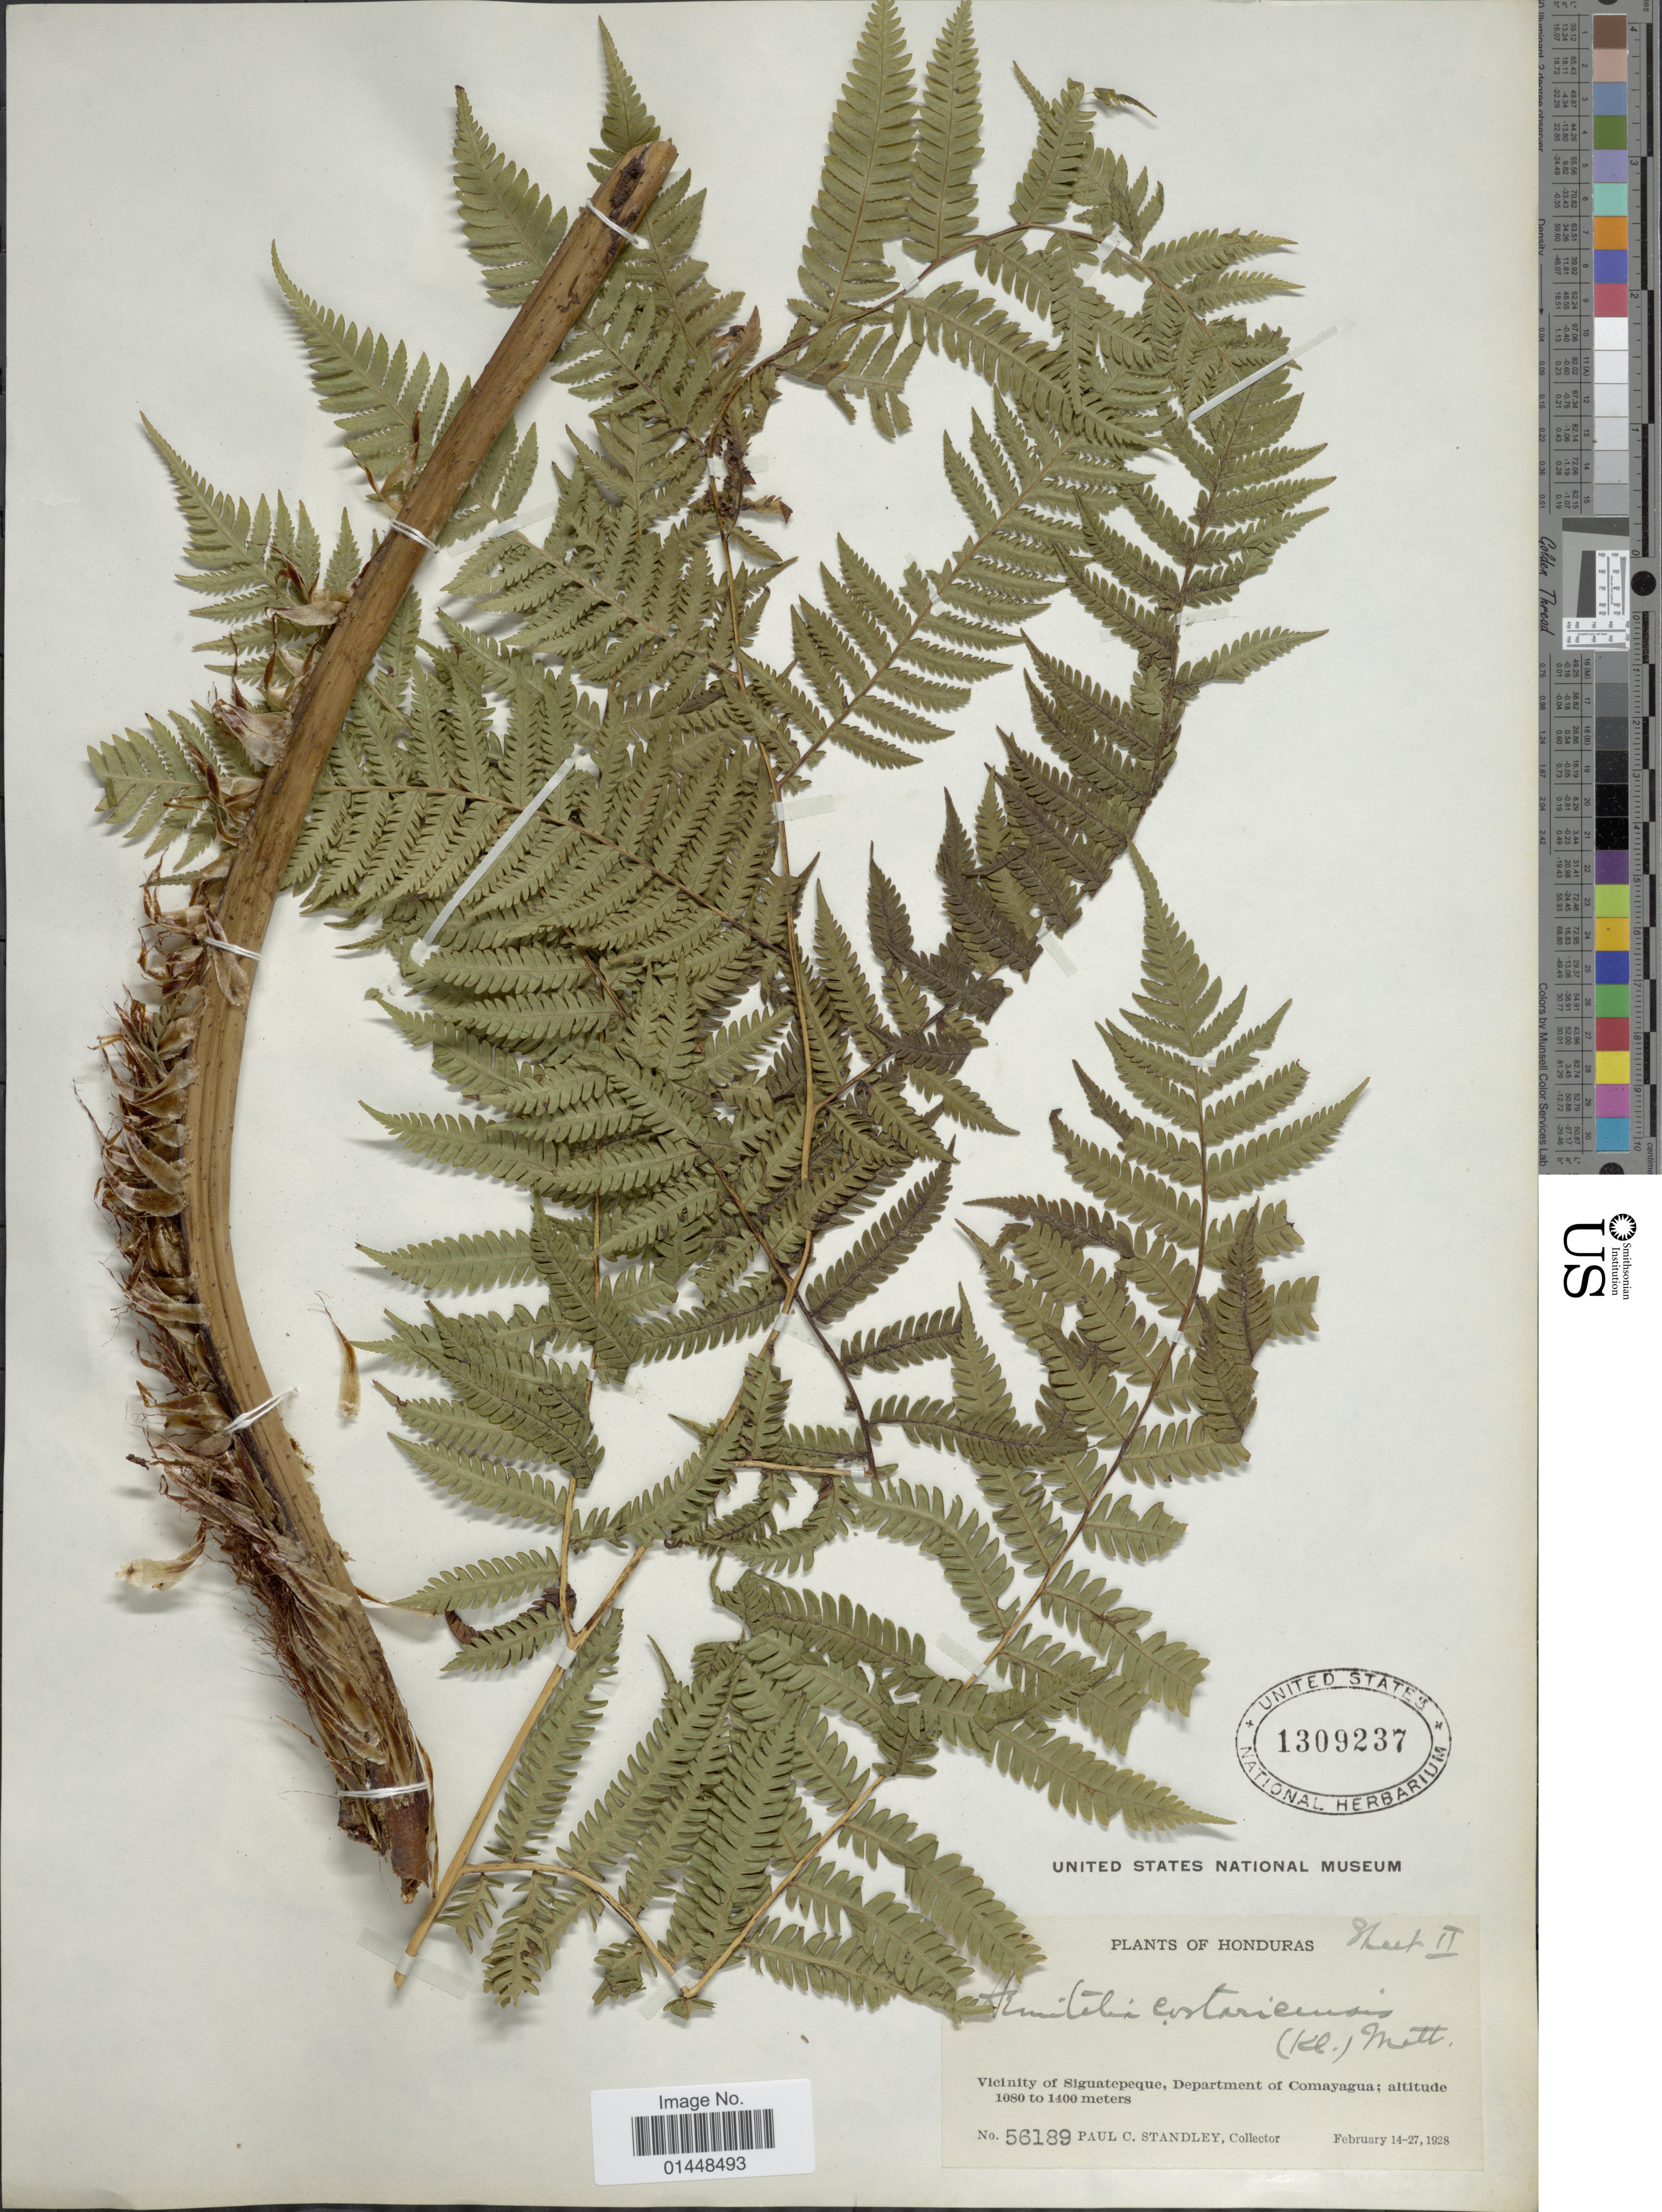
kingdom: Plantae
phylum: Tracheophyta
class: Polypodiopsida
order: Cyatheales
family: Cyatheaceae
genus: Cyathea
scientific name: Cyathea costaricensis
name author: (Kuhn) Domin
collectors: P. C. Standley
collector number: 56189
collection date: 1928-02-14/1928-02-27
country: Honduras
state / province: Comayagua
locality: Vicinity of Siguatepeque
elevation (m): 1080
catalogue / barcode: US 1309237